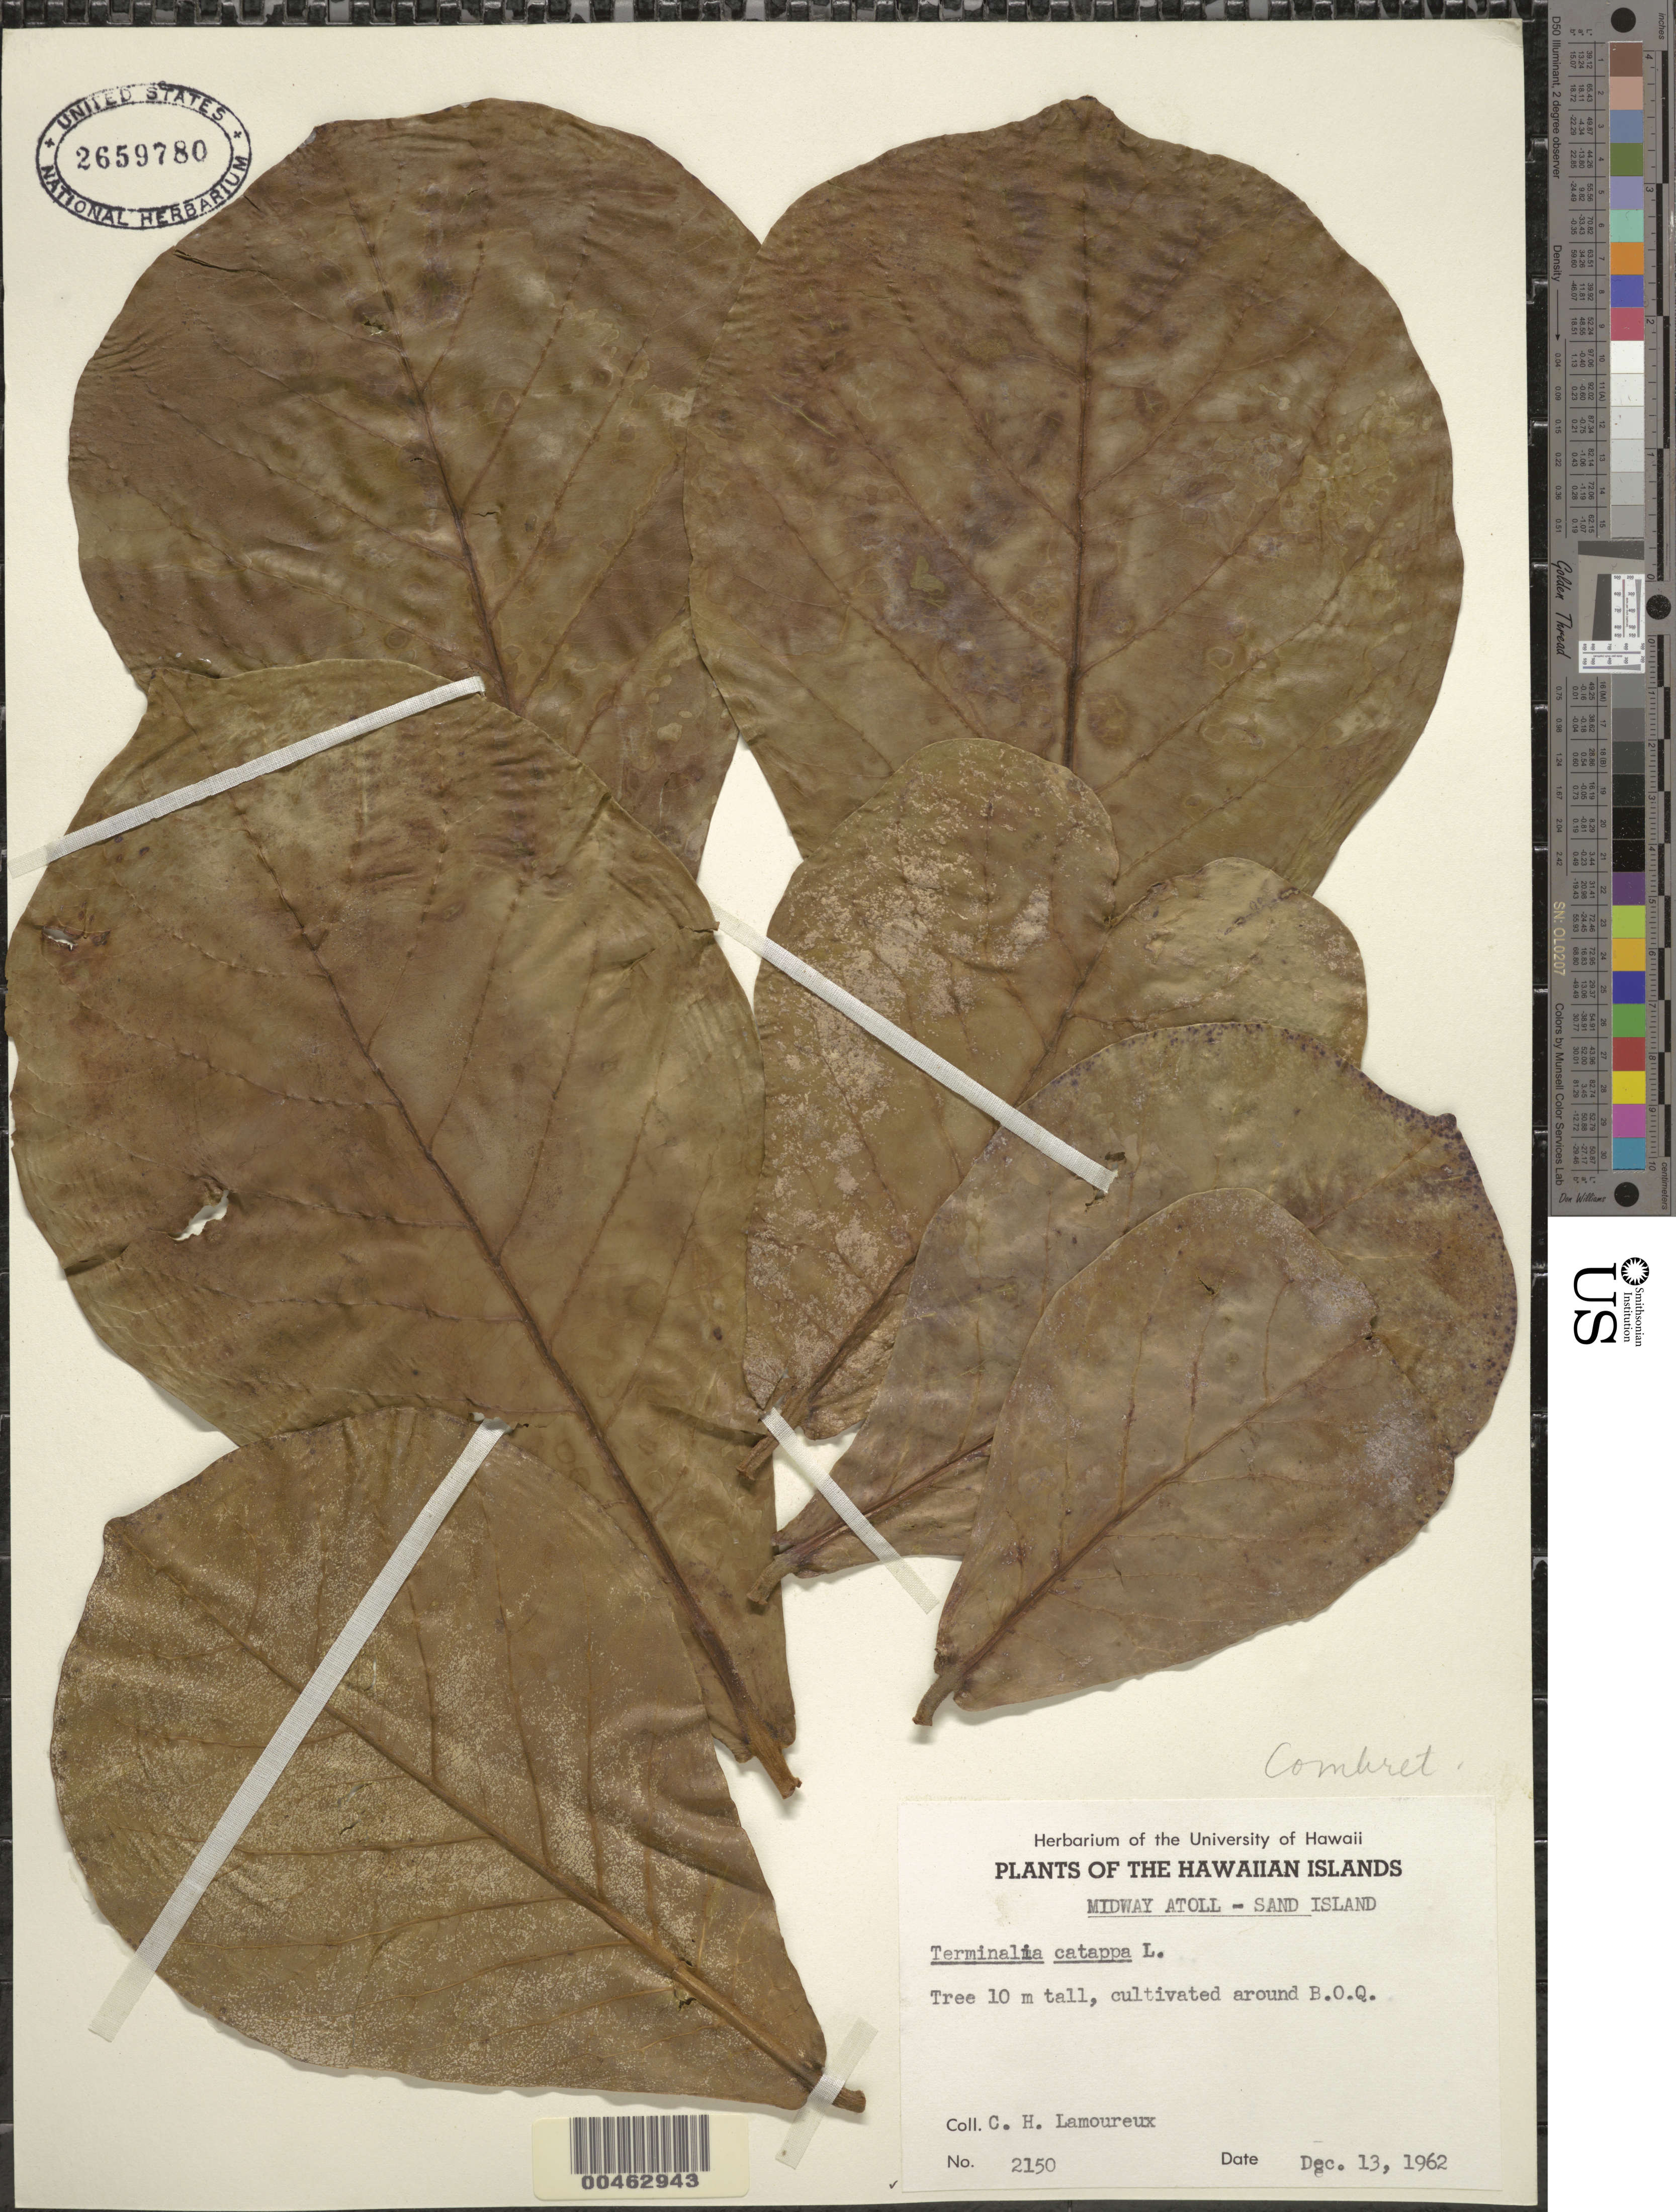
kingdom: Plantae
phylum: Tracheophyta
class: Magnoliopsida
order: Myrtales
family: Combretaceae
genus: Terminalia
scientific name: Terminalia catappa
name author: L.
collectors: C. H. Lamoureux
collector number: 2150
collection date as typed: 13 Dec 1962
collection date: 1962-12-13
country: U.S. Administered Pacific Islands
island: Midway Atoll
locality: Sand Islet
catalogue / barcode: US 2659780